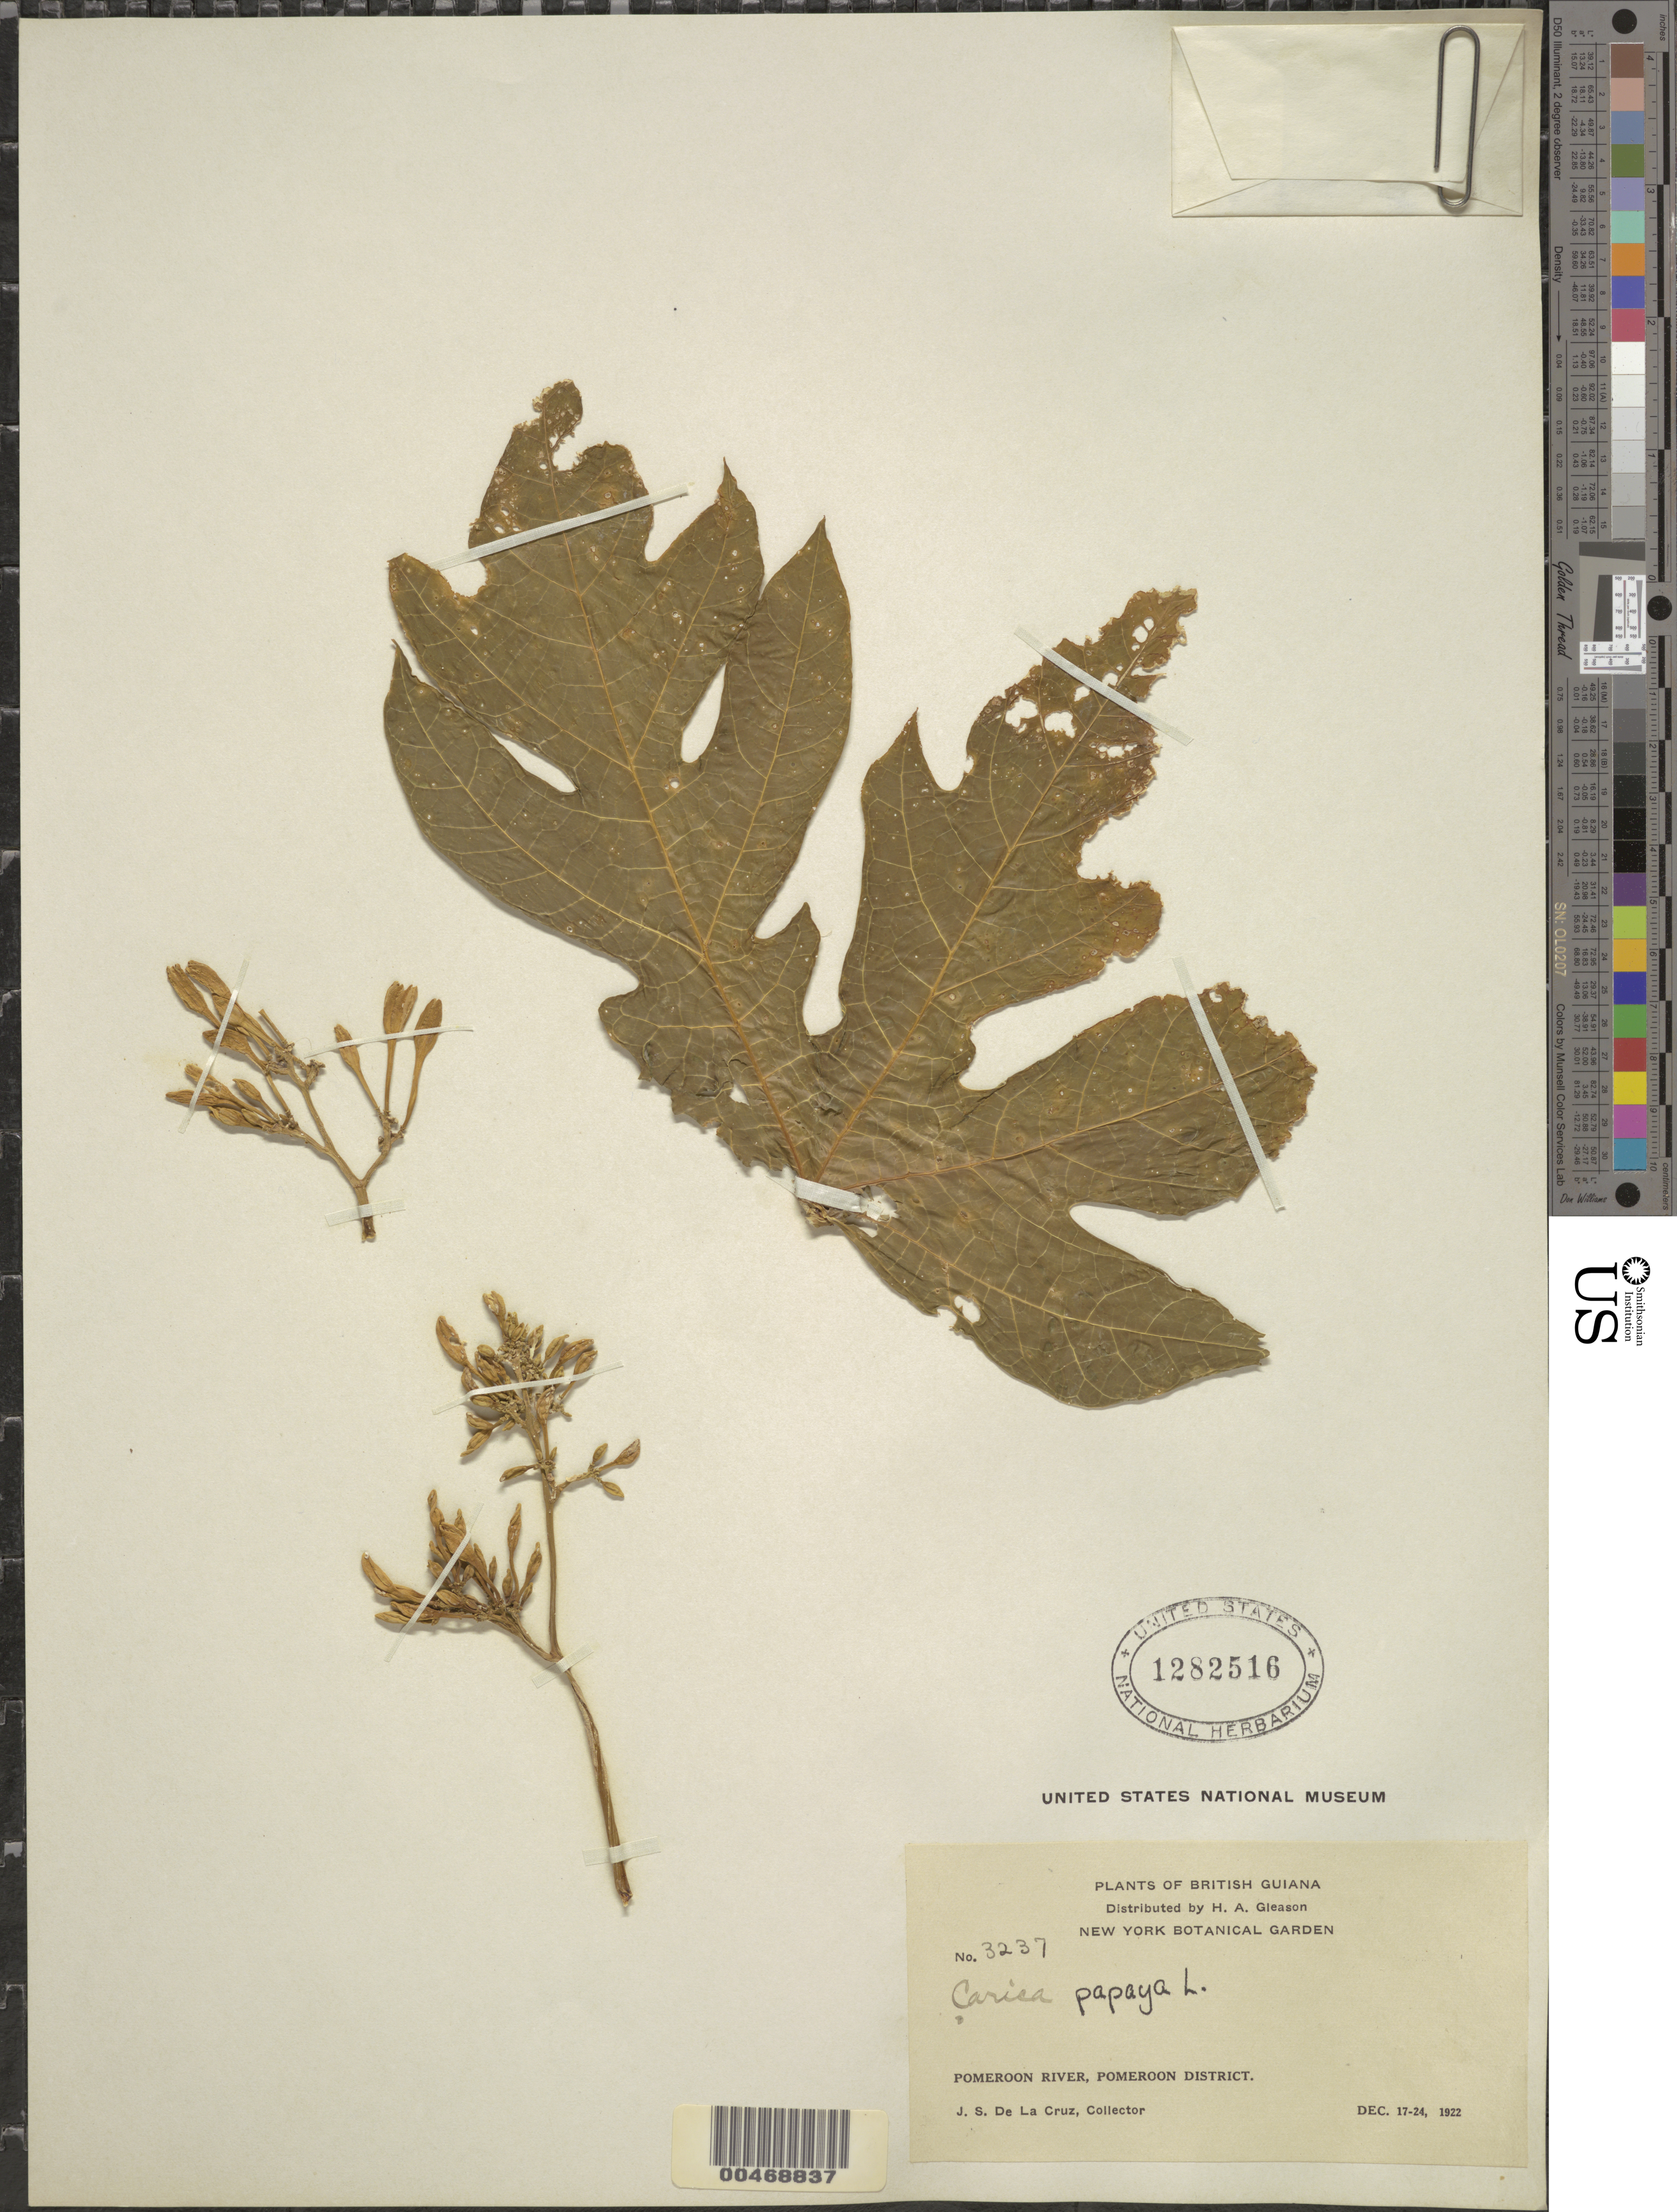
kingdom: Plantae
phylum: Tracheophyta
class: Magnoliopsida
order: Brassicales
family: Caricaceae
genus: Carica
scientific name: Carica papaya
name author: L.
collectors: J. S. de la Cruz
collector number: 3237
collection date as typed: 17-Dec-22 to 24-Dec-22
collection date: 1922-12-17/1922-12-24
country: Guyana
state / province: Pomeroon-Supenaam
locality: Pomeroon R.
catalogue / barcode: US 1282516